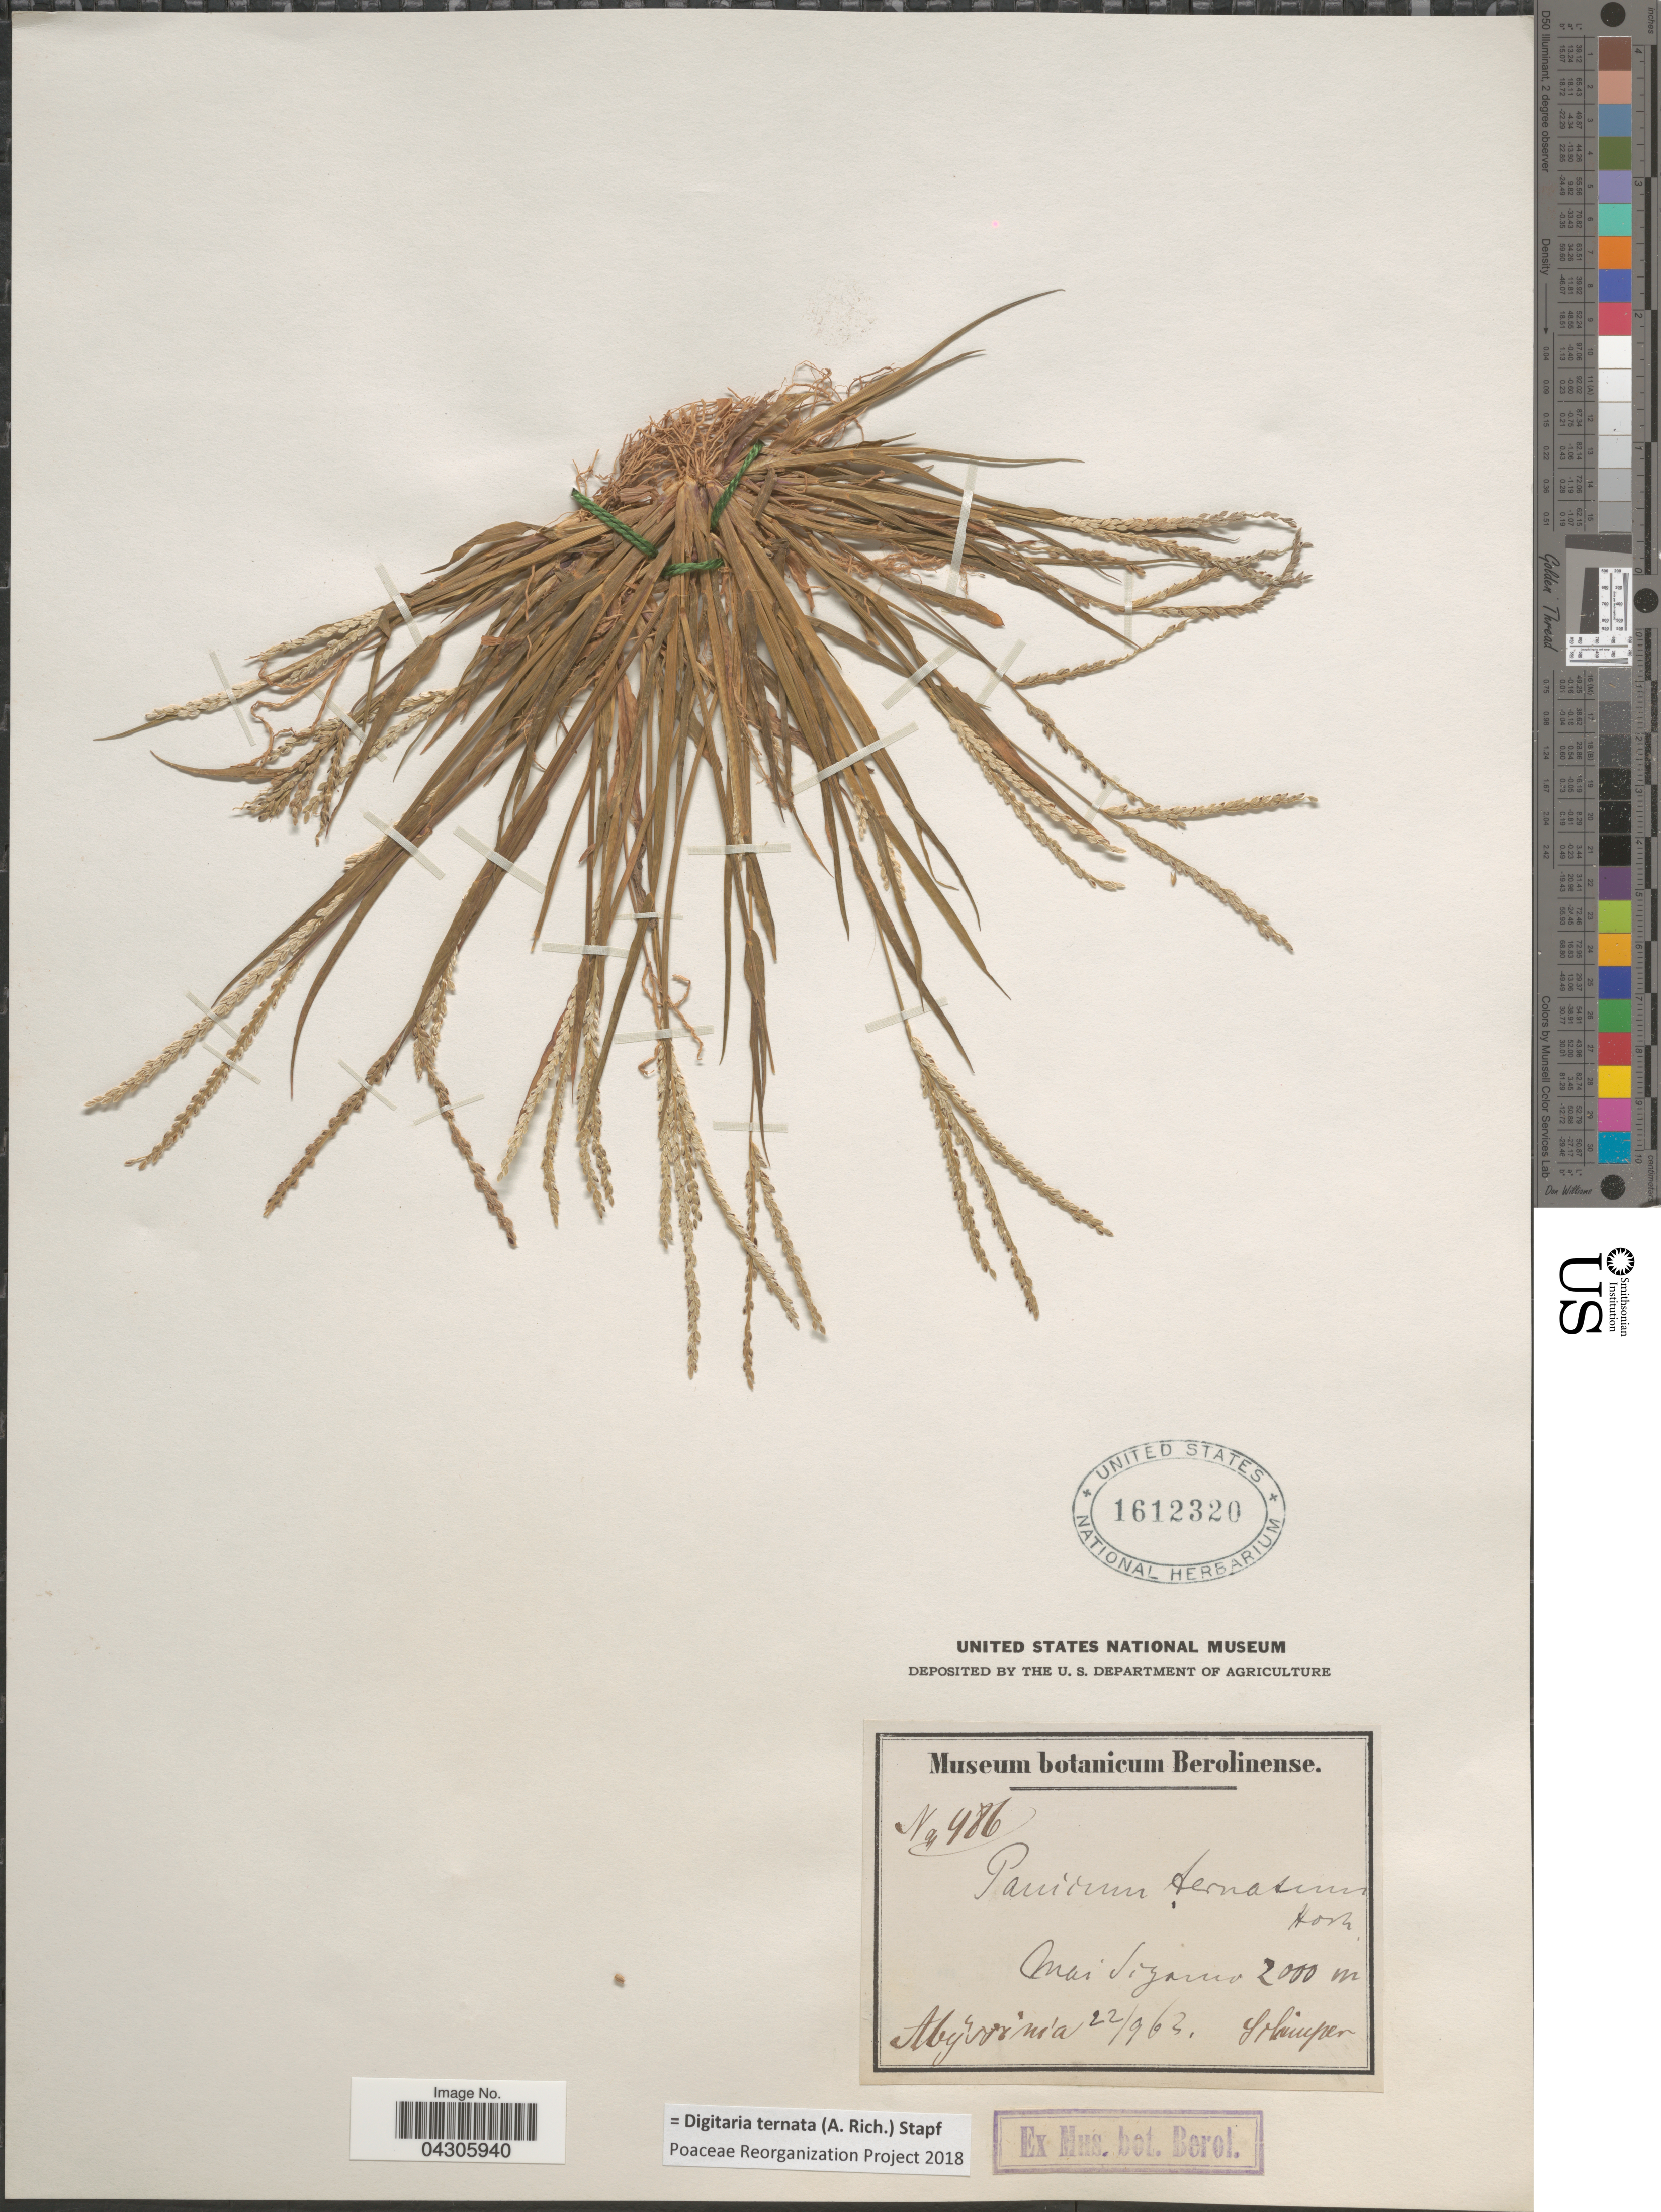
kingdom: Plantae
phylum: Tracheophyta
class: Liliopsida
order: Poales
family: Poaceae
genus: Digitaria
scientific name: Digitaria ternata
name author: (Hochr. ex A. Rich.) Stapf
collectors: -. Schimper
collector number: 986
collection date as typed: Transcribed d/m/y: 22/9/62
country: Ethiopia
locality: Abyssinia. Mai Sigamo.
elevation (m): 2000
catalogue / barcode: US 1612320